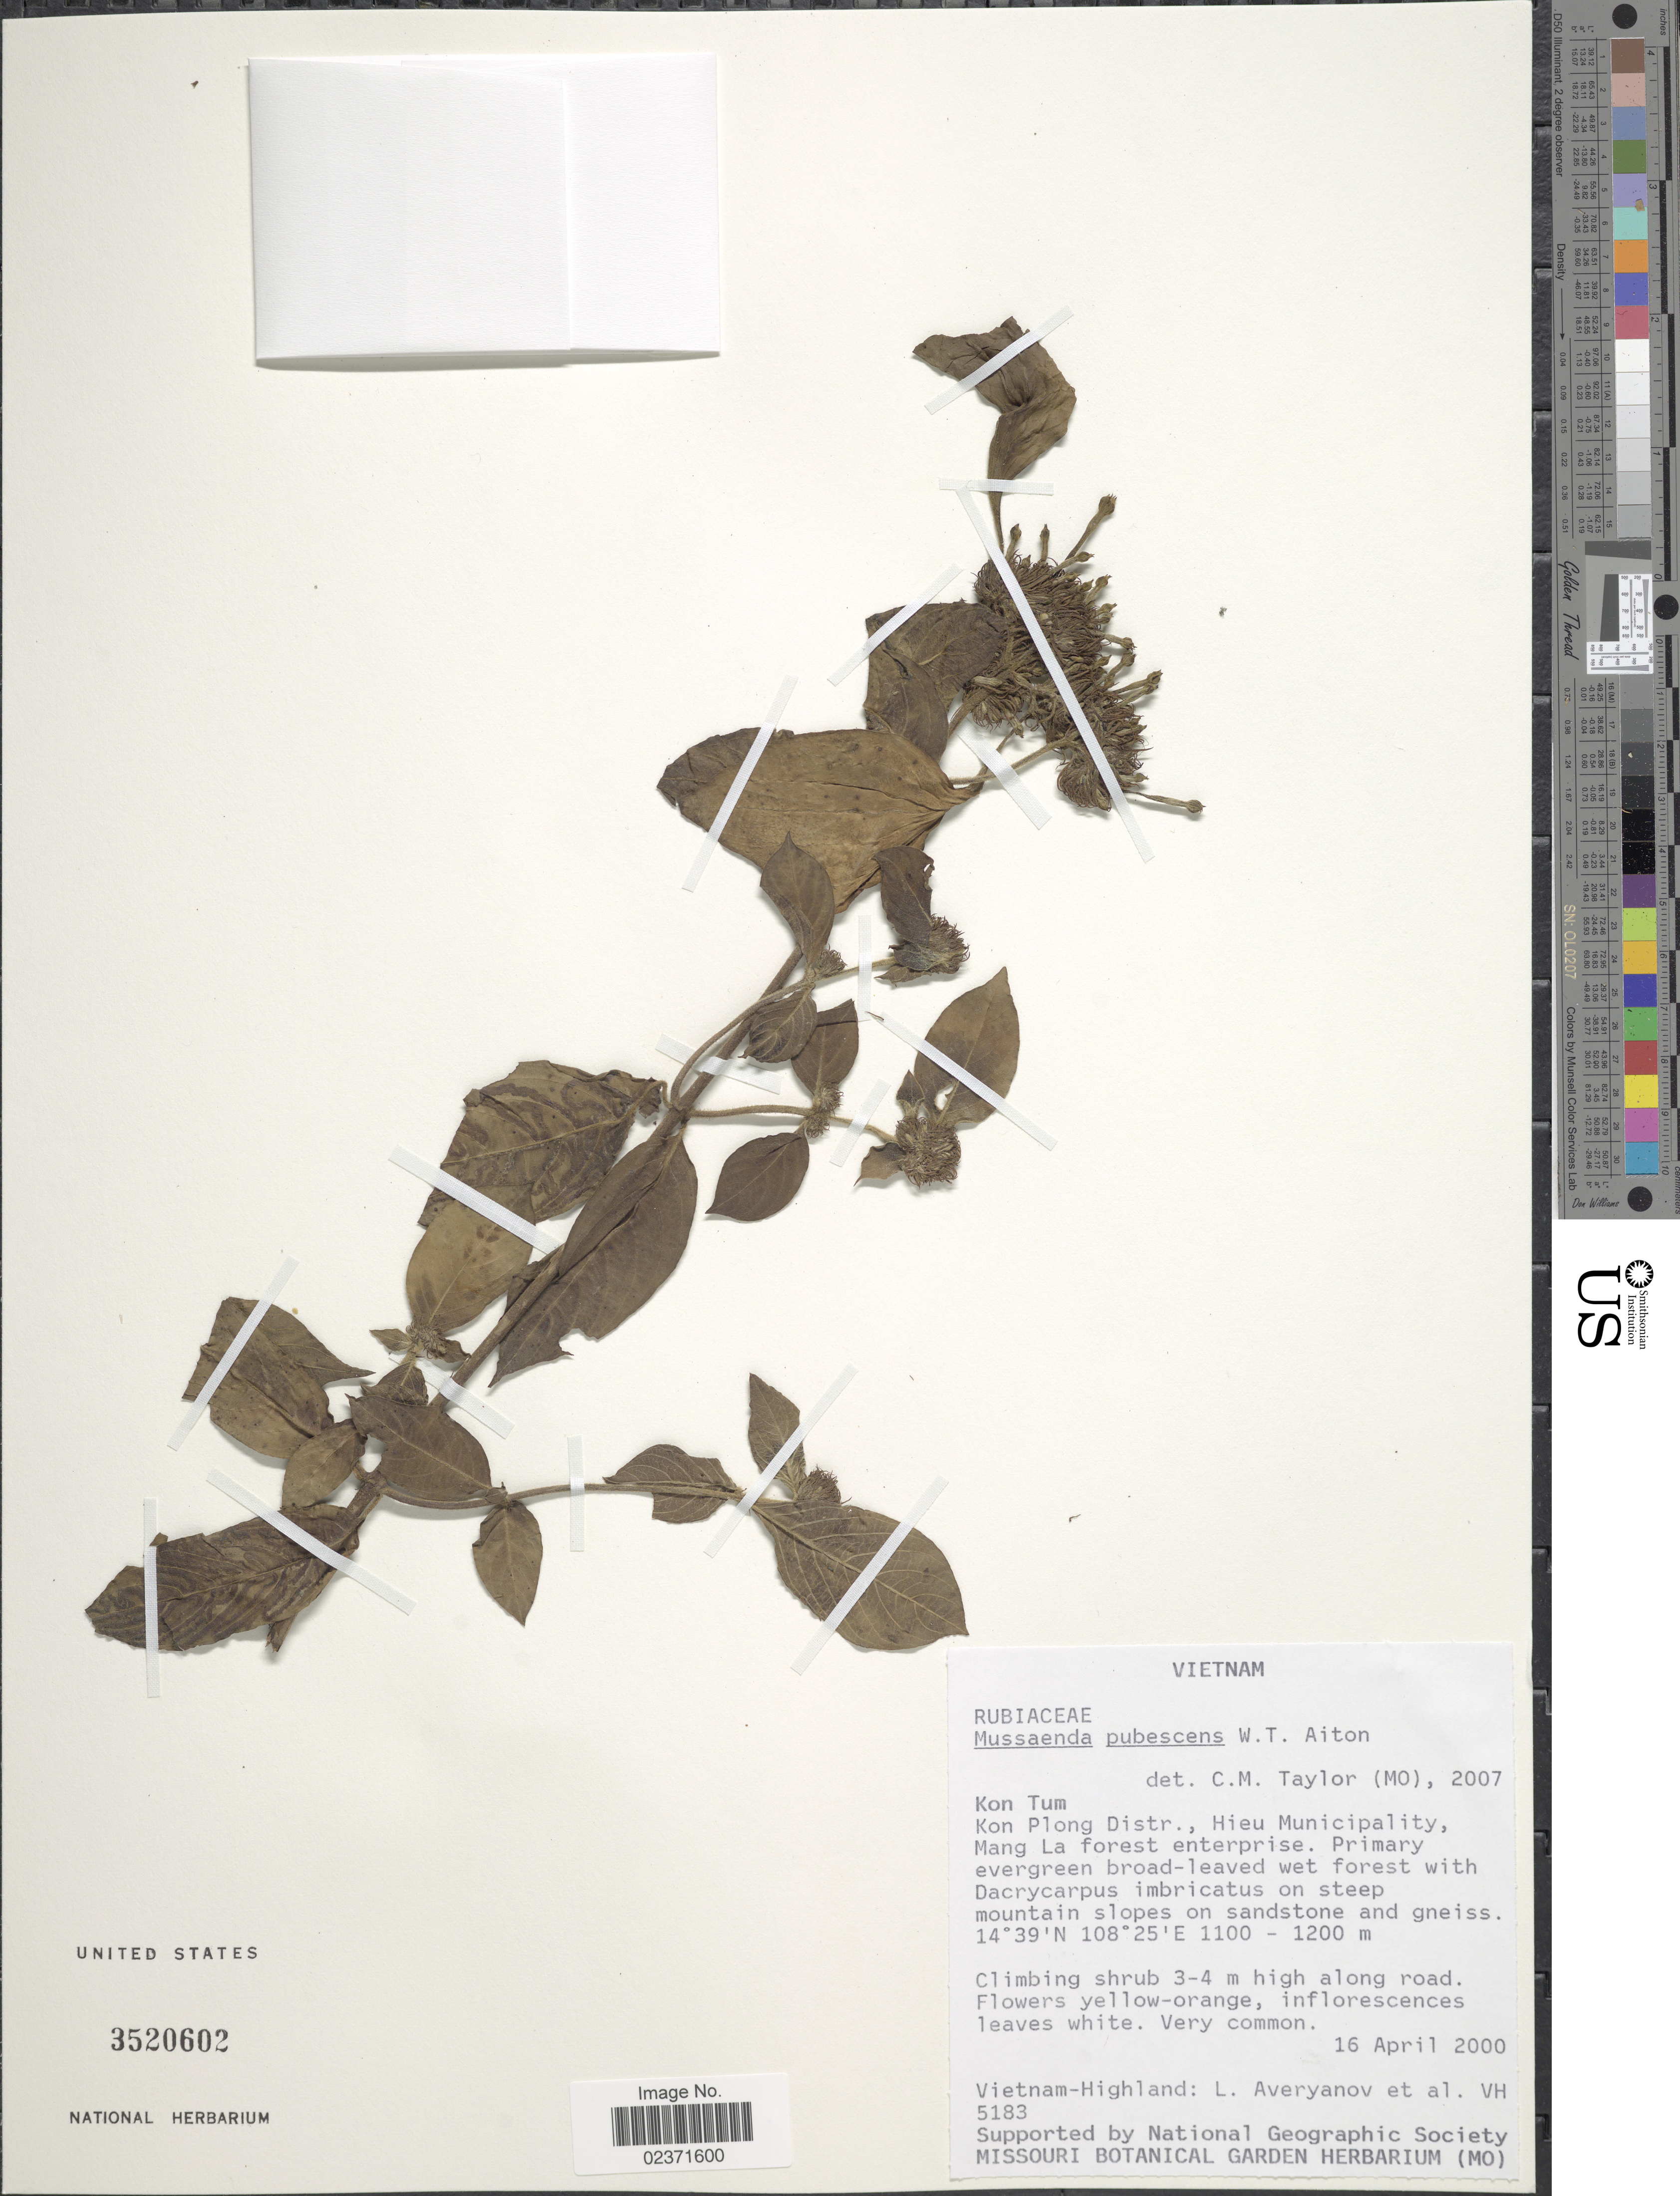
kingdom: Plantae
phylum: Tracheophyta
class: Magnoliopsida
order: Gentianales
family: Rubiaceae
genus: Mussaenda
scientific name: Mussaenda pubescens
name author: W.T. Aiton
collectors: L. Averyanov & et al.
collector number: VH5183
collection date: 2000-04-16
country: Vietnam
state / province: Kon Tum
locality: Kong Plong Distr., Hieu Municipality, Mang La Forest enterprise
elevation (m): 1100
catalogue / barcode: US 3520602